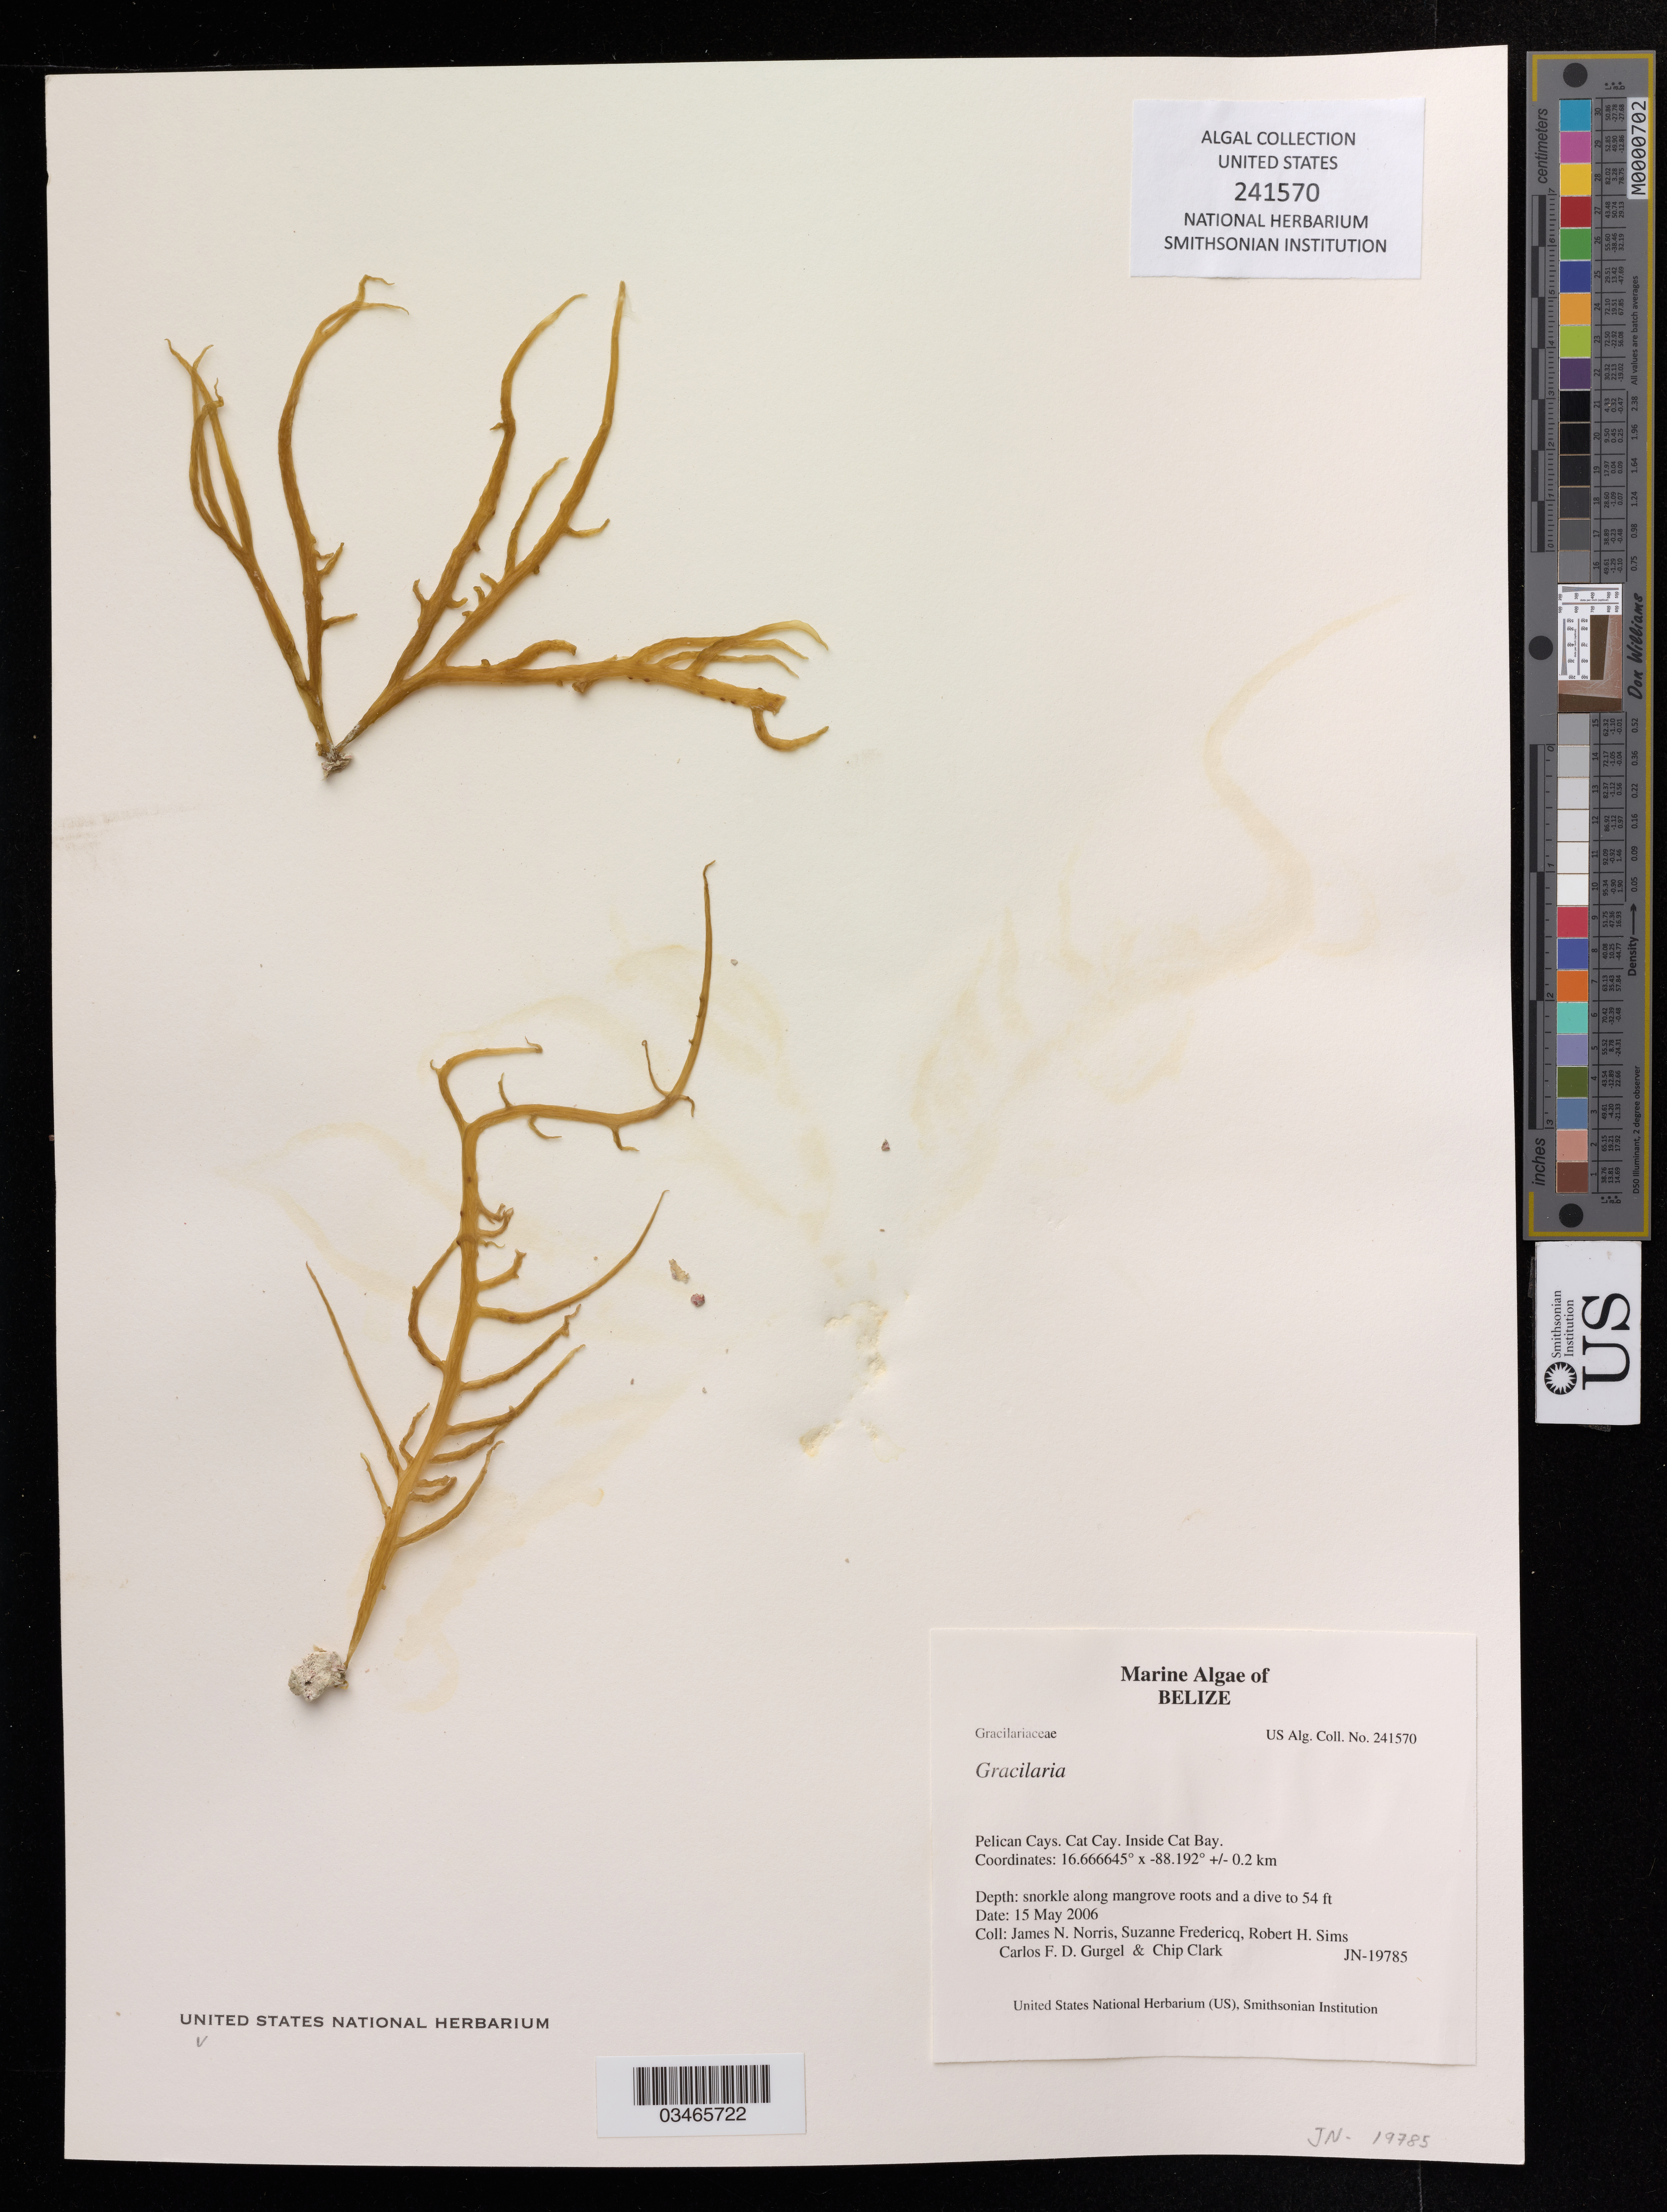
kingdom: Plantae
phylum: Rhodophyta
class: Florideophyceae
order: Gracilariales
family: Gracilariaceae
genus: Gracilaria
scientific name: Gracilaria sp.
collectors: J. Norris, S. Fredericq, R. H. Sims & C. Gurgel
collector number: JN-19785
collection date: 2006-05-15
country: Belize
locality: Pelican Cays, Cat Cay, Inside Cat Bay.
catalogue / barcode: US 240570